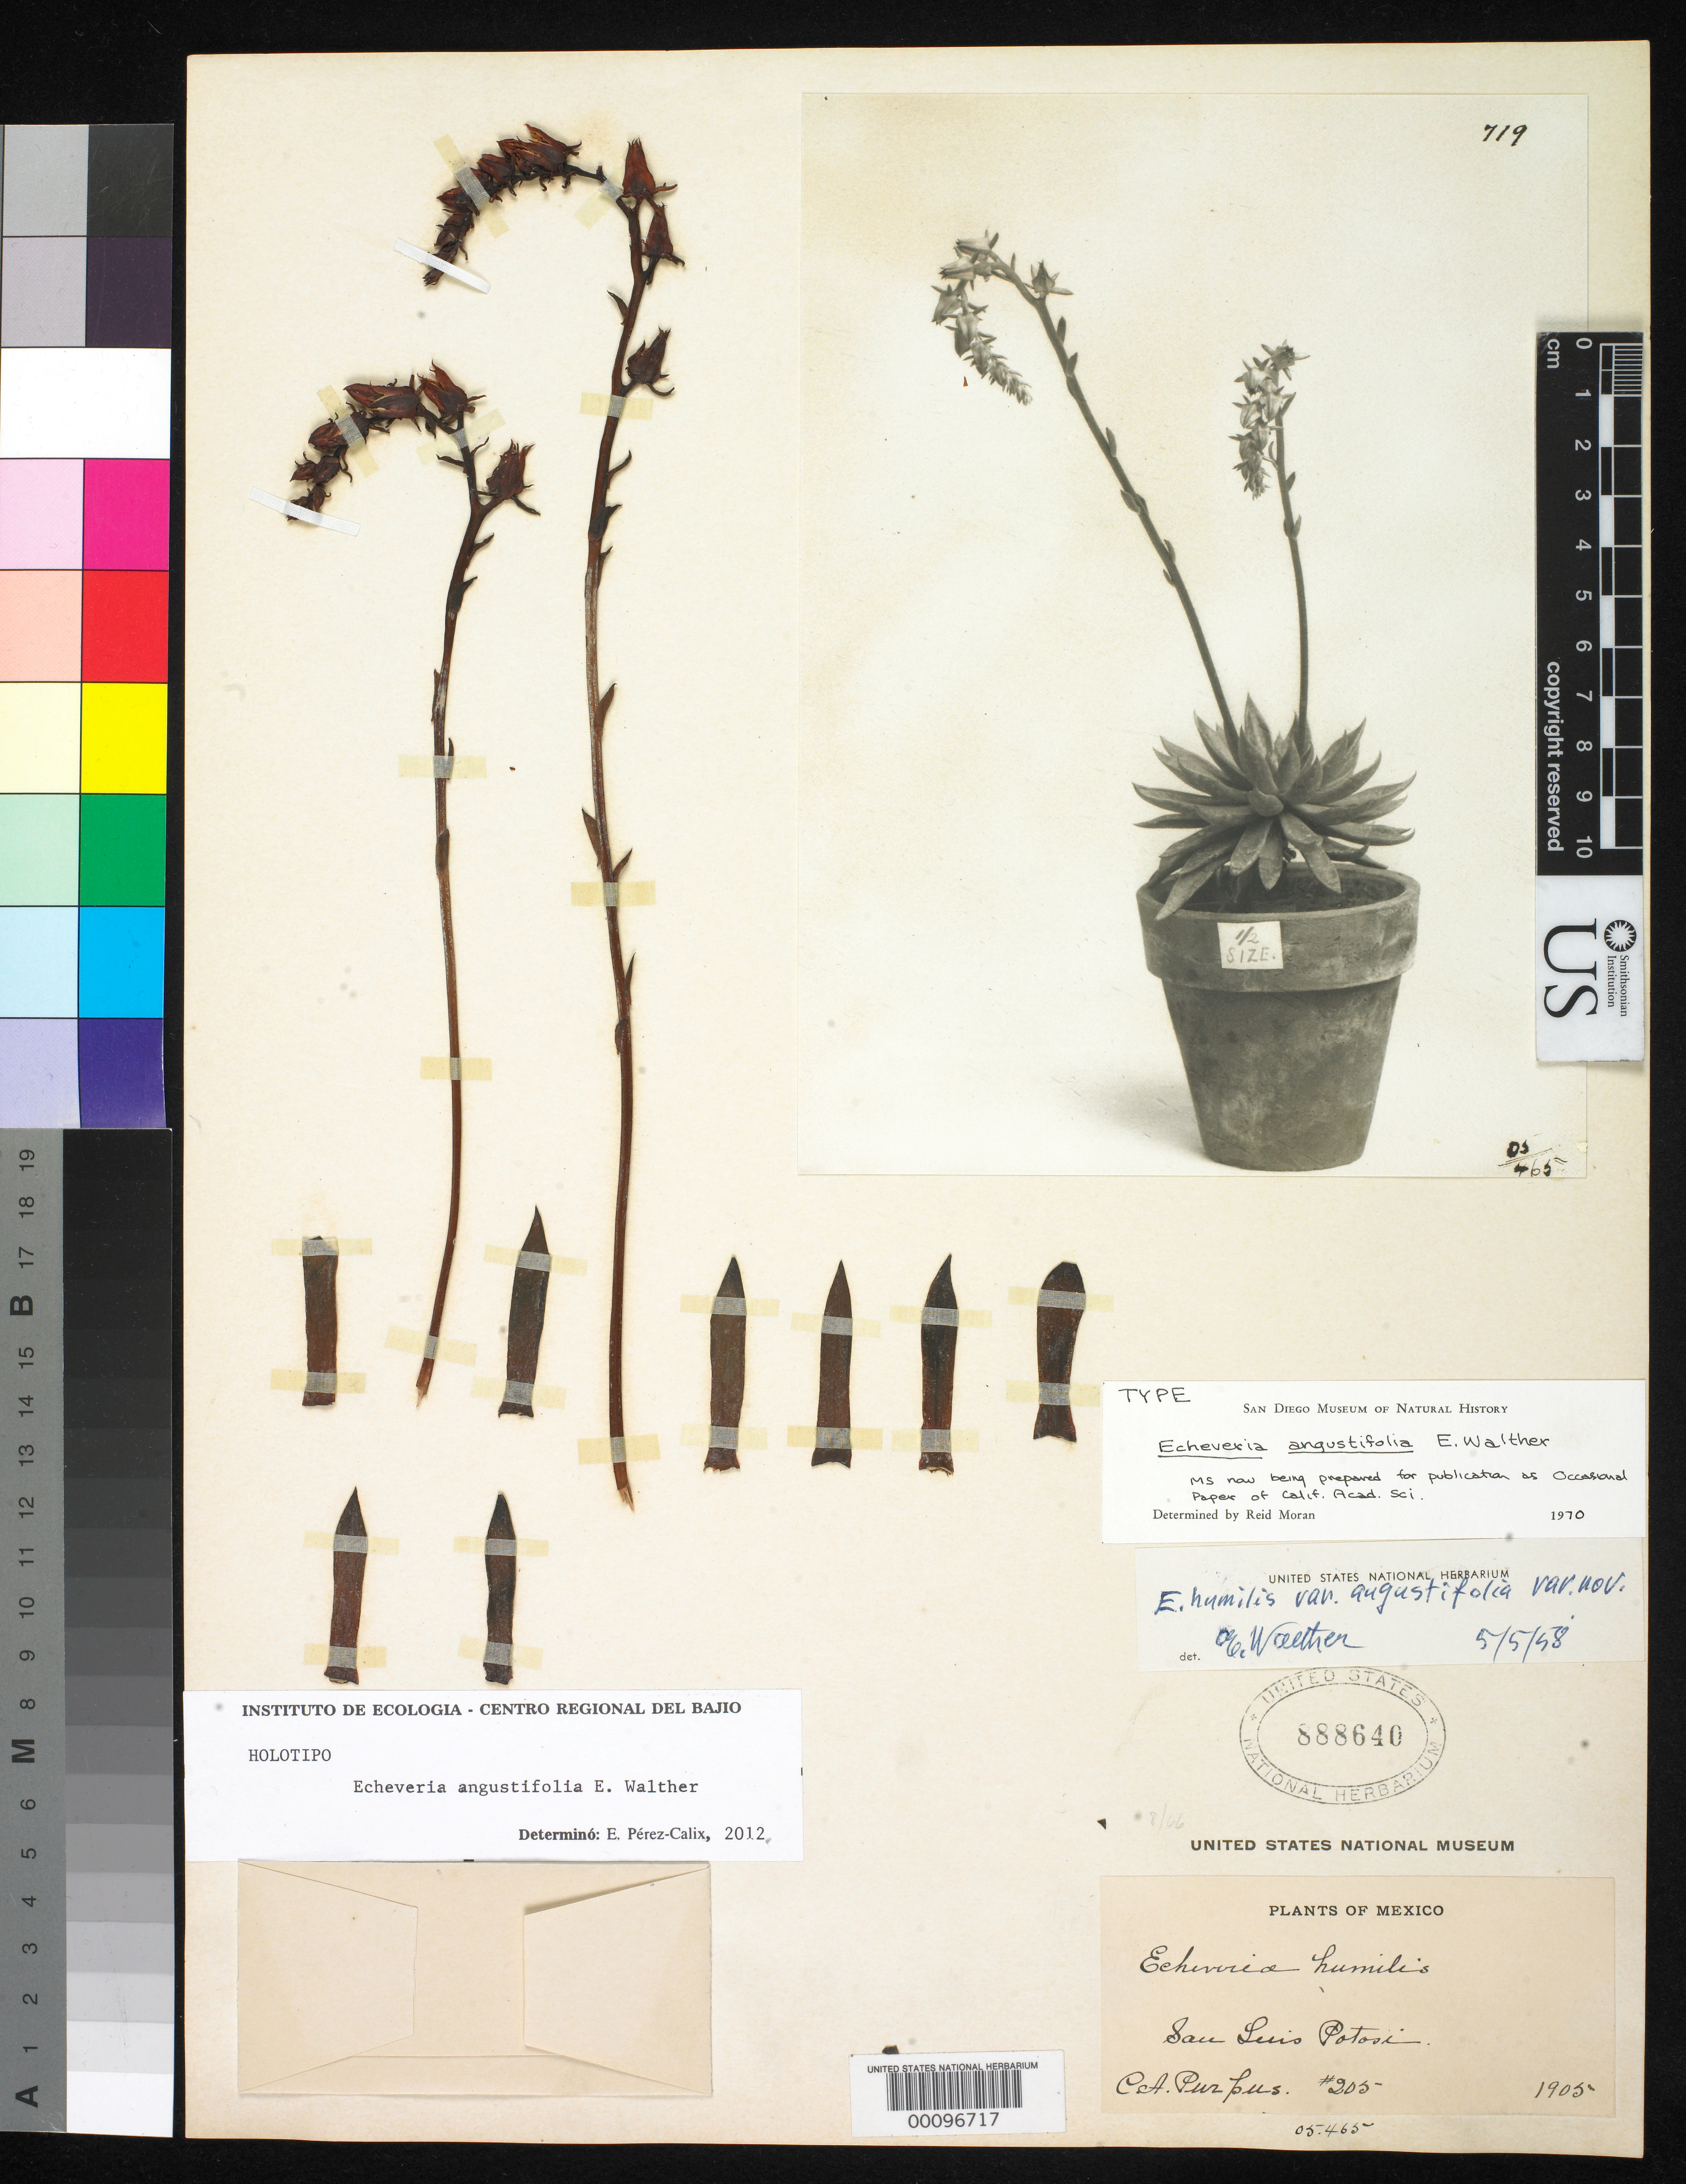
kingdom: Plantae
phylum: Tracheophyta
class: Magnoliopsida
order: Saxifragales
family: Crassulaceae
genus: Echeveria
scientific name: Echeveria angustifolia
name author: E. Walther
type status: Holotype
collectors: C. A. Purpus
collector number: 205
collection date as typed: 1905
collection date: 1905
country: Mexico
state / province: San Luis Potosi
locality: San Luis Potosi.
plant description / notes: Specimen apparently made from cultivated plant (photo attached), greenhouse accession number 05.465.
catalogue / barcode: US 888640